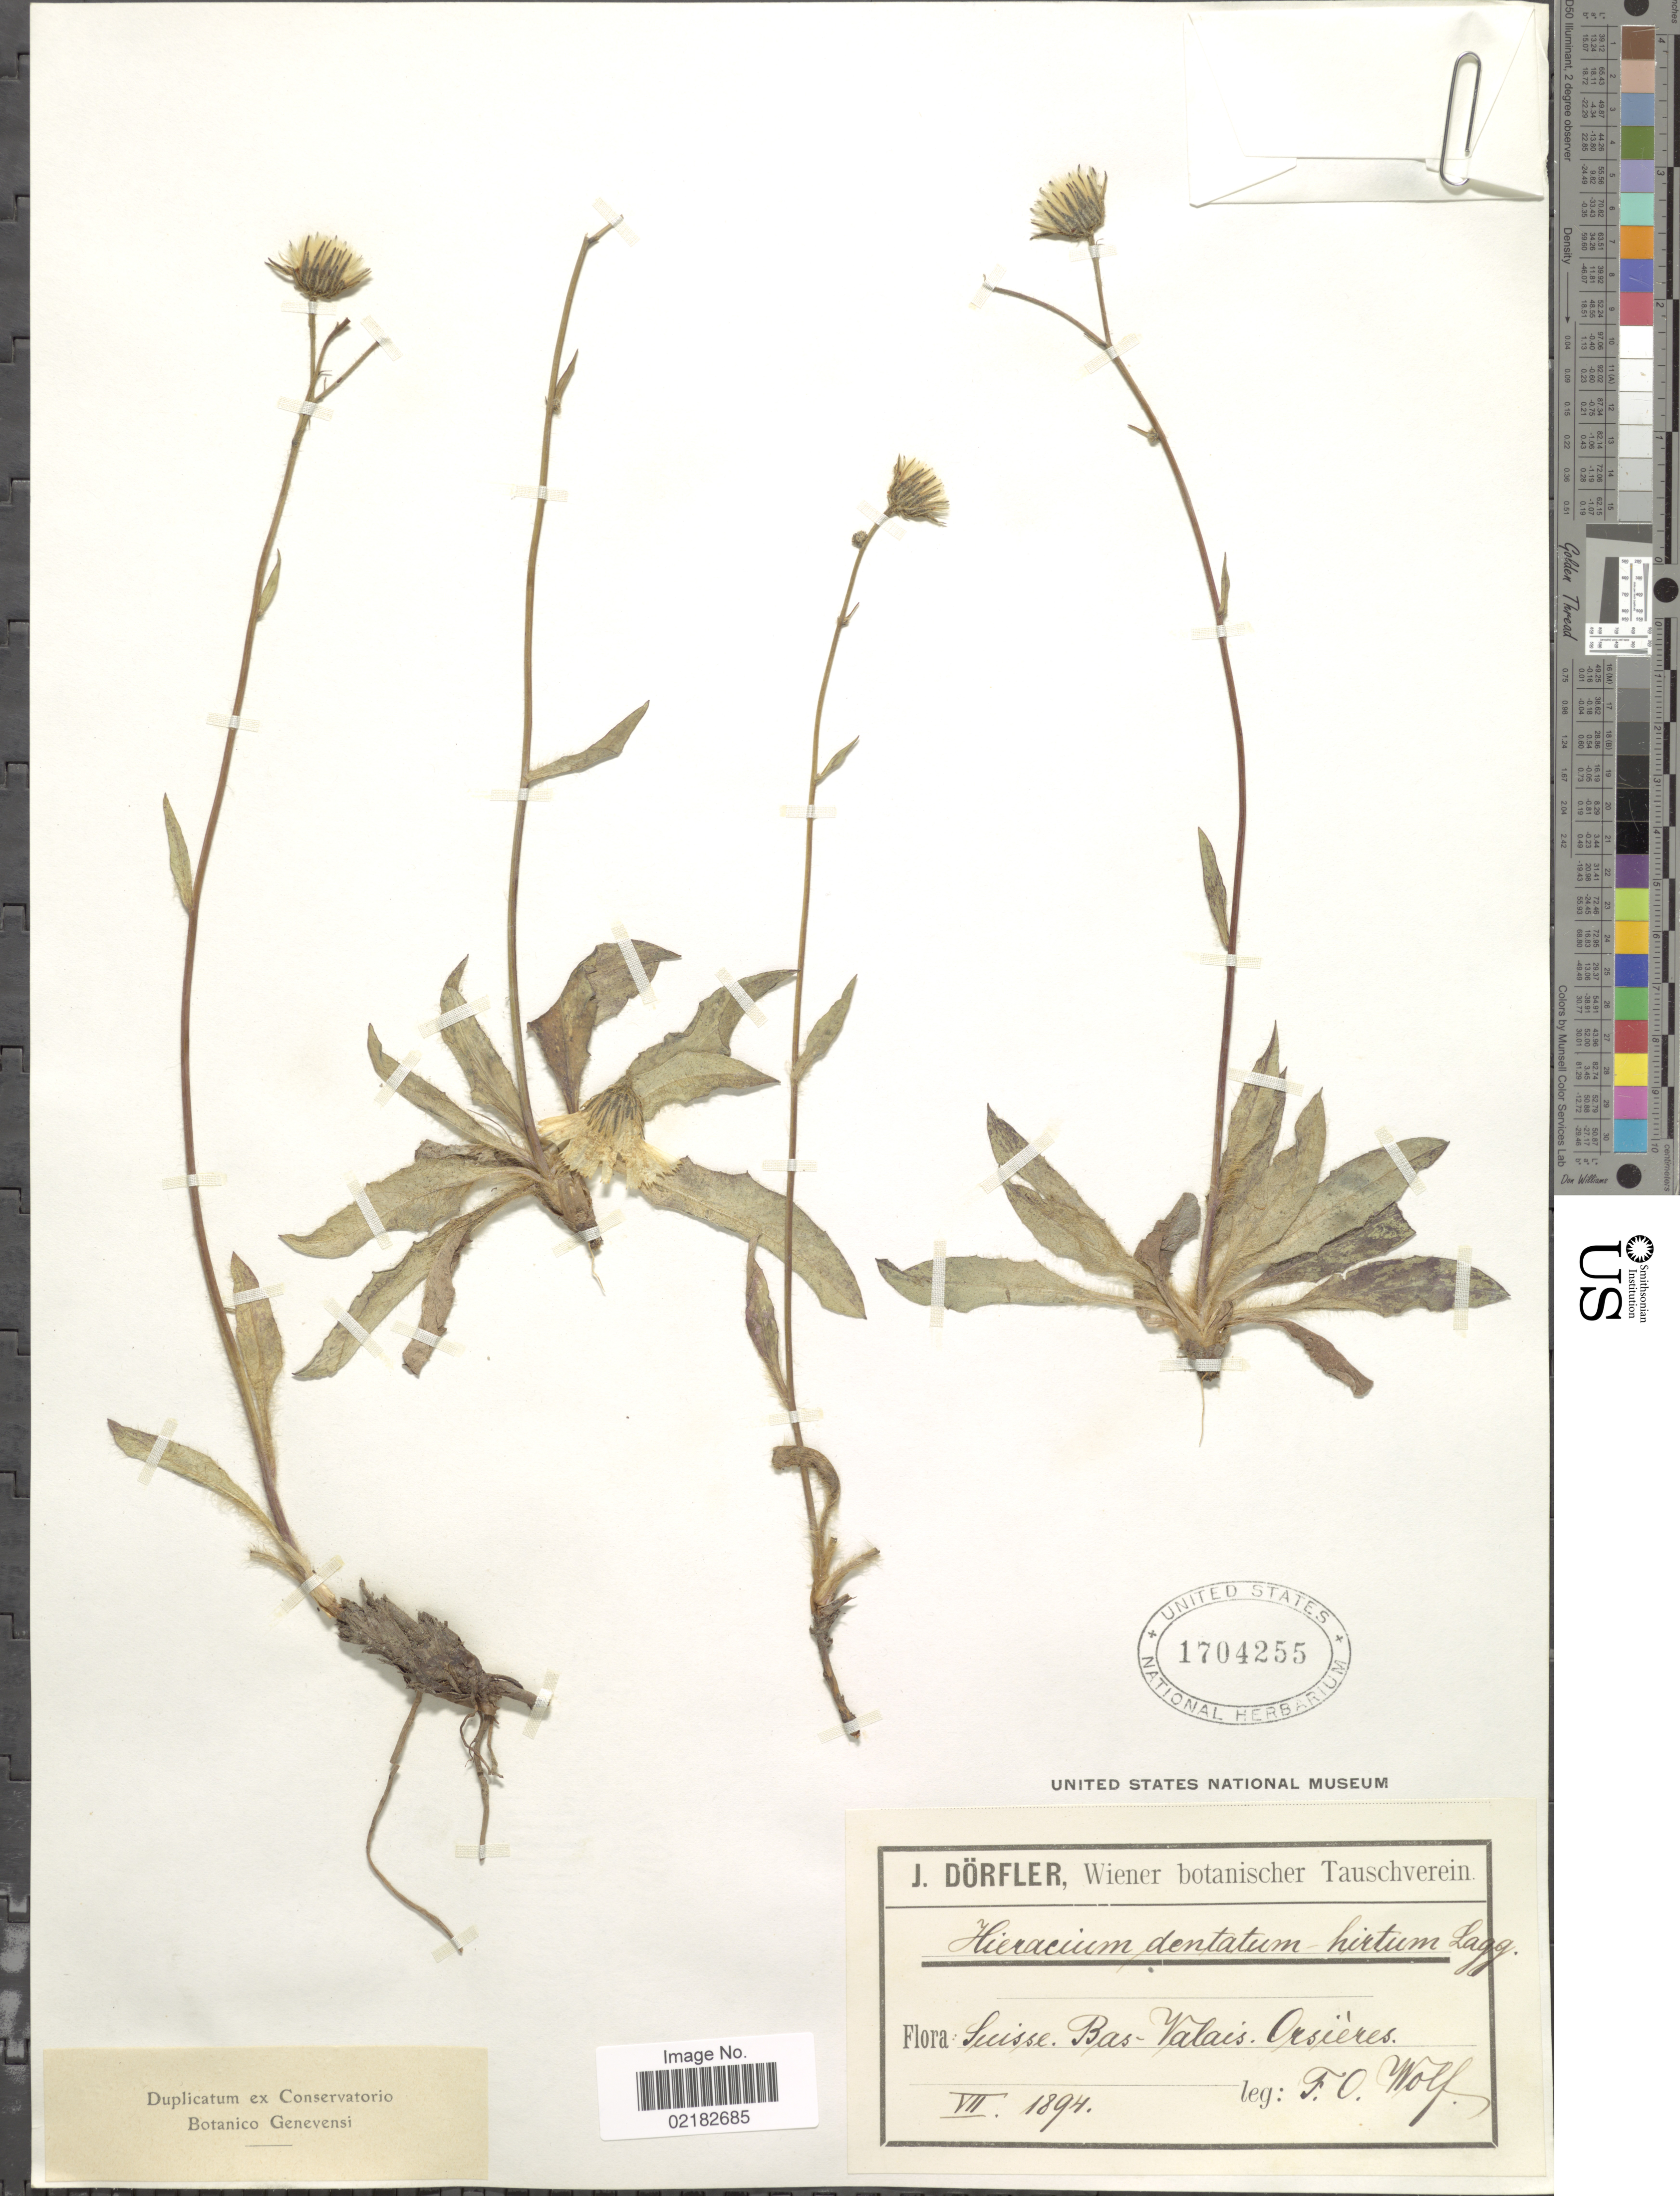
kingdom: Plantae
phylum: Tracheophyta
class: Magnoliopsida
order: Asterales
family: Asteraceae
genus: Hieracium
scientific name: Hieracium dentatum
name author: Hoppe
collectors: F. Wolf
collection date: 1894-07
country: Switzerland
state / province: Valais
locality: Suisse. Bas-Valais, Orsieres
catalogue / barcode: US 1704255